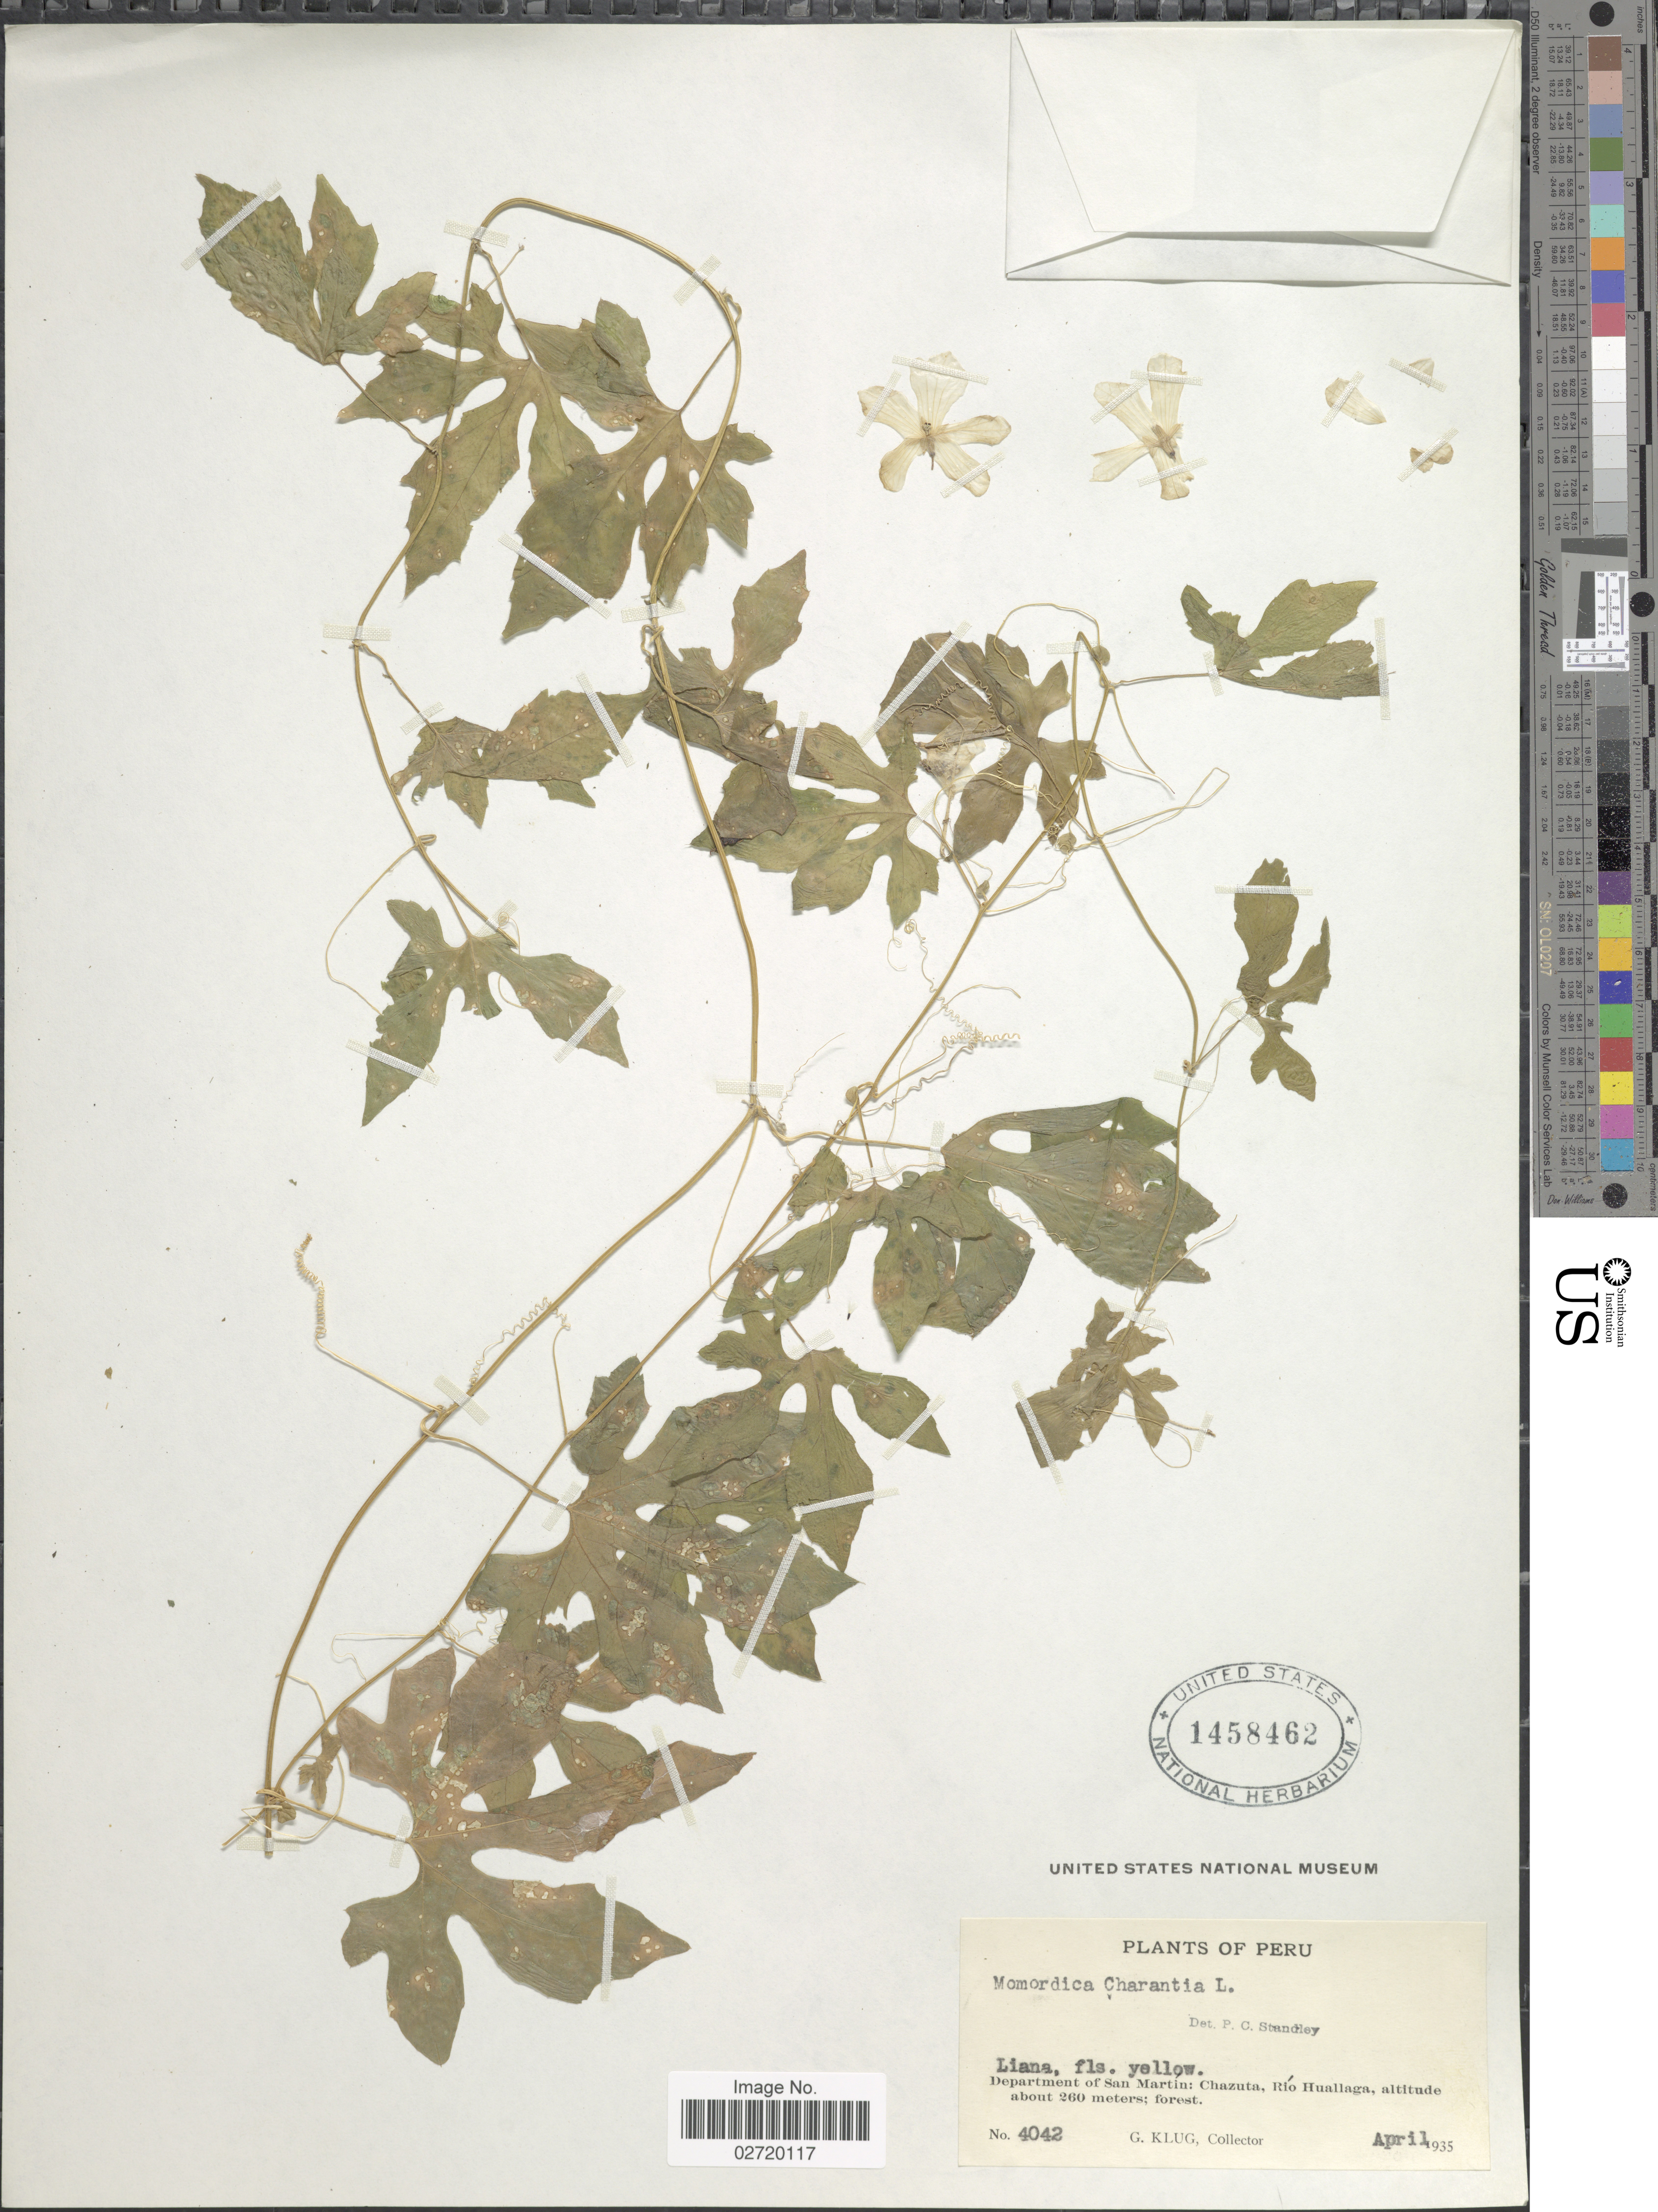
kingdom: Plantae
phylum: Tracheophyta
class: Magnoliopsida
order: Cucurbitales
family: Cucurbitaceae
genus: Momordica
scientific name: Momordica charantia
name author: L.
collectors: G. Klug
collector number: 4042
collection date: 1935-04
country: Peru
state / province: San Martín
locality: Department of San Martin: Chazuta, Rio Huallaga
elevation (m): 260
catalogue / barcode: US 1458462